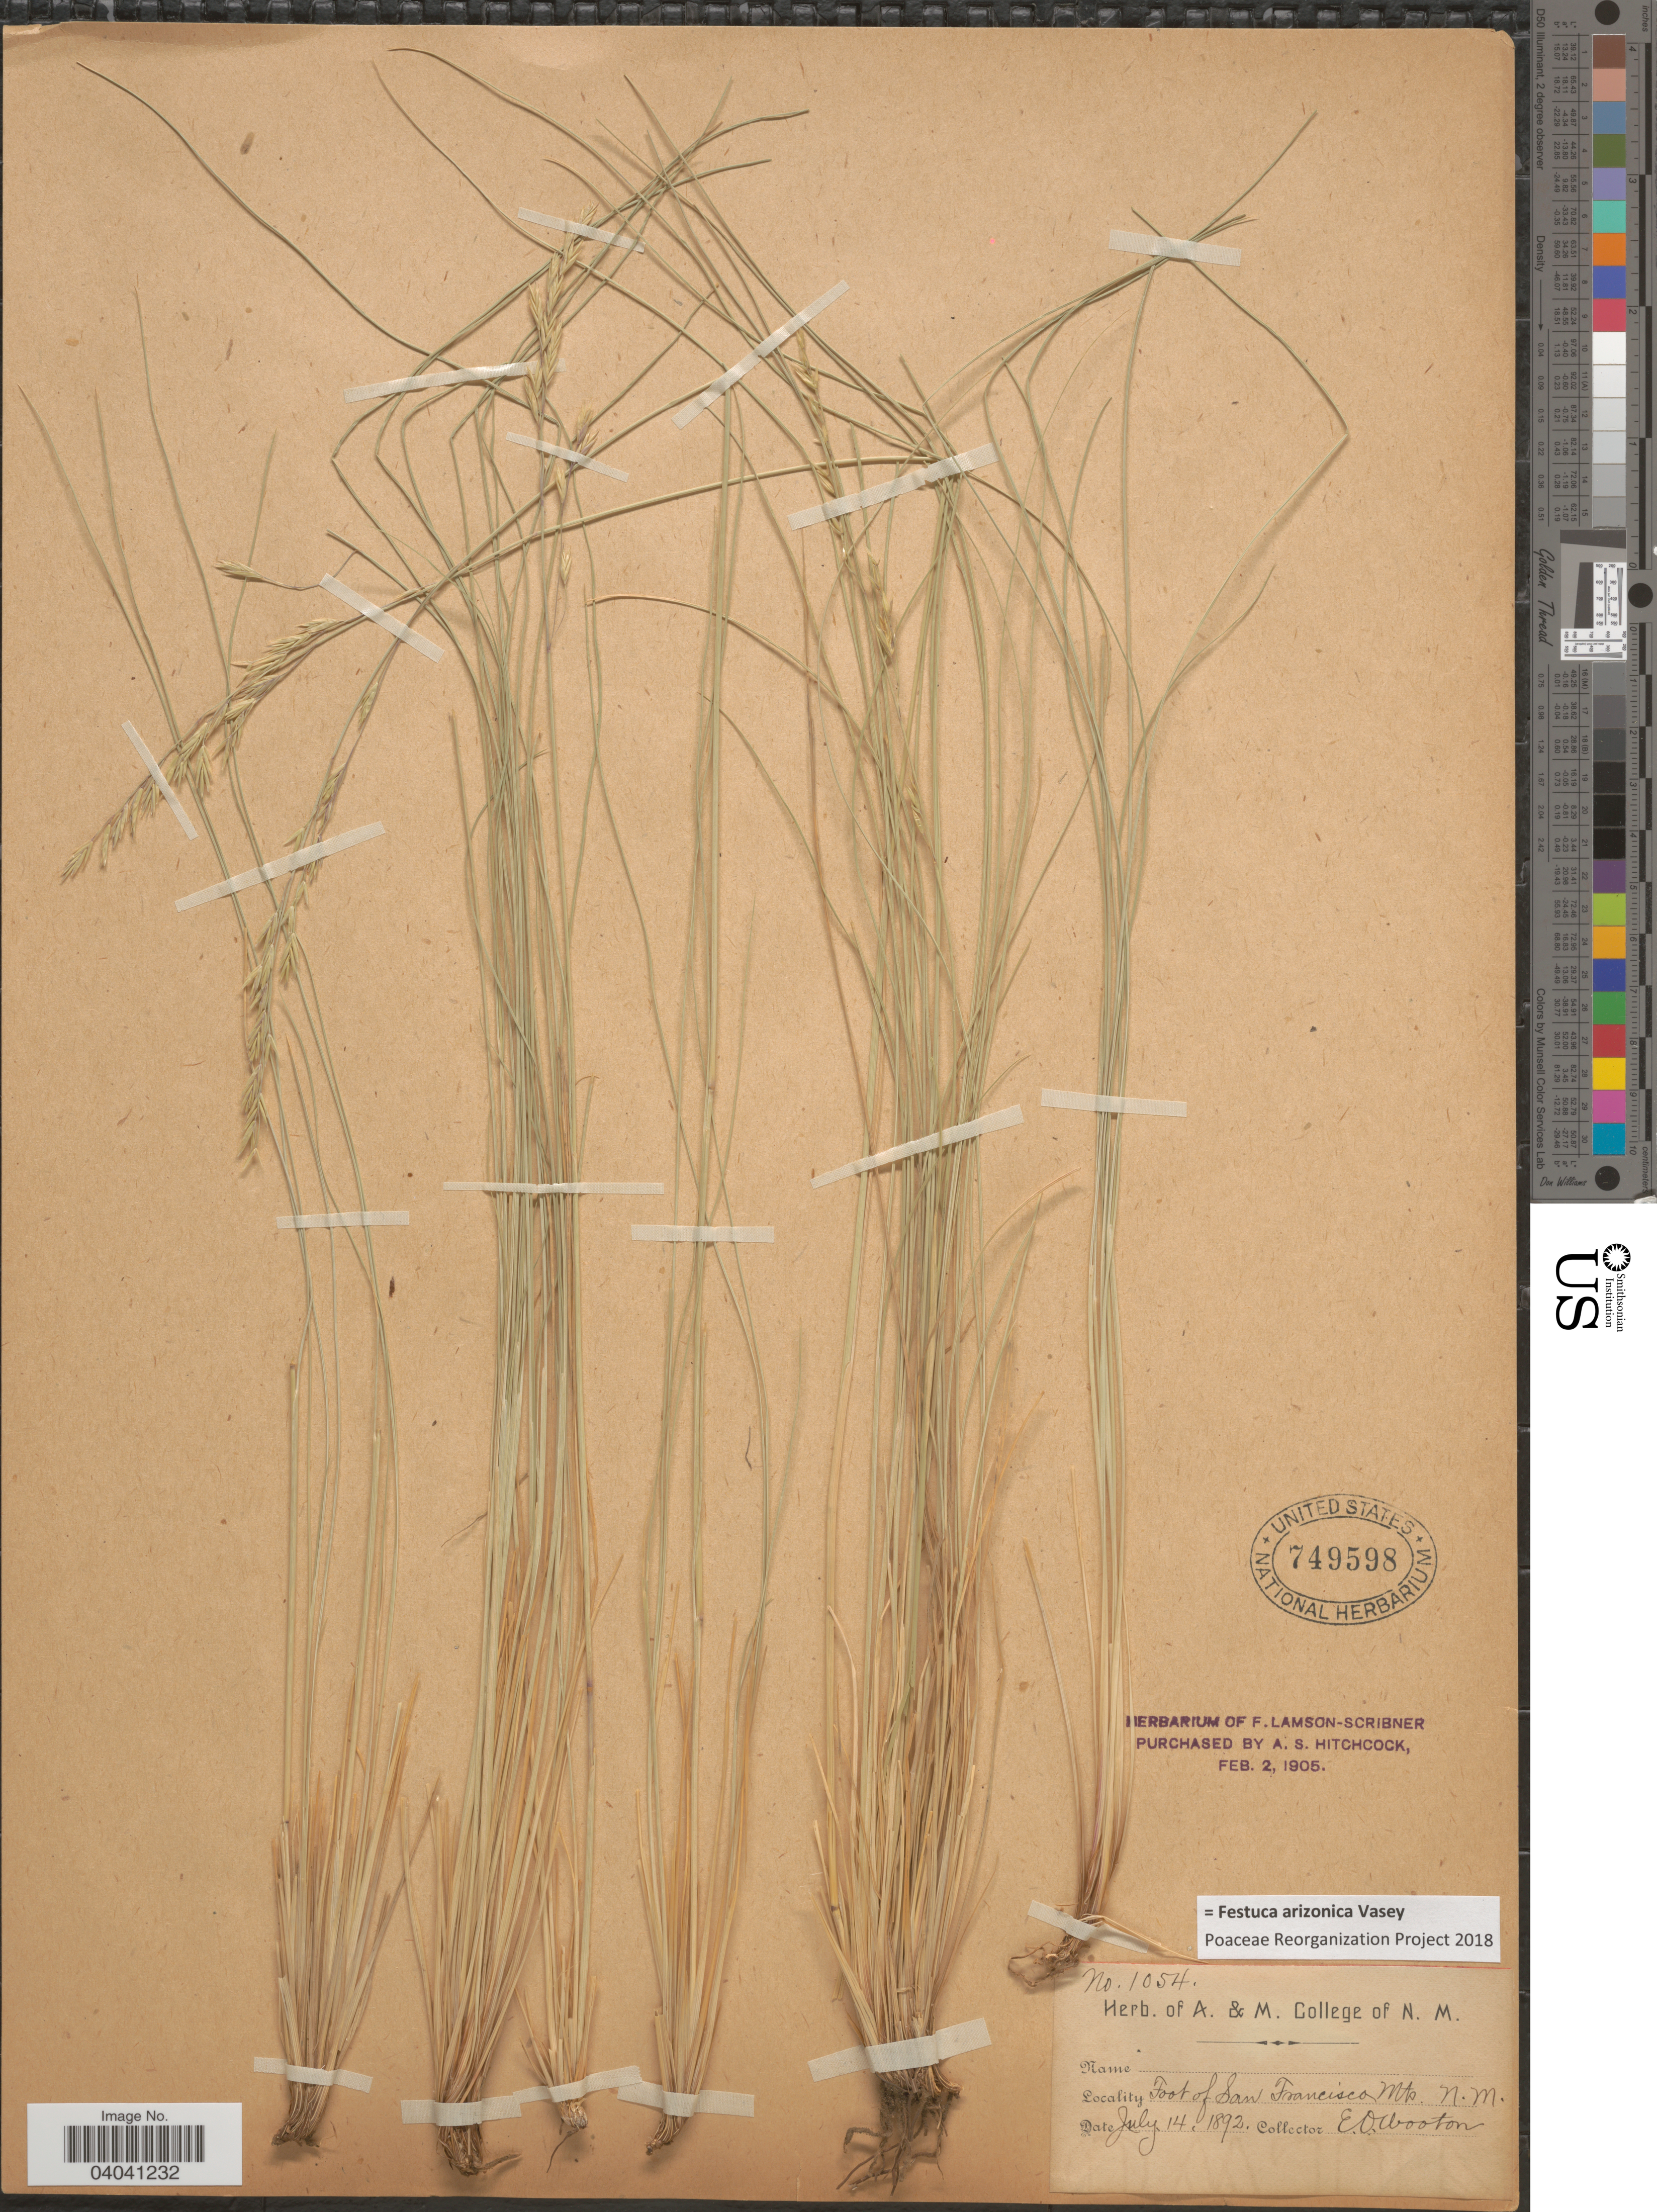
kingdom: Plantae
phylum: Tracheophyta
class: Liliopsida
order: Poales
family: Poaceae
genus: Festuca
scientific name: Festuca arizonica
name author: Vasey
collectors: E. O. Wooton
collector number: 1054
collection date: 1892-07-14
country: United States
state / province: New Mexico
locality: Foot of San Francisco Mts.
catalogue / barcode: US 749598